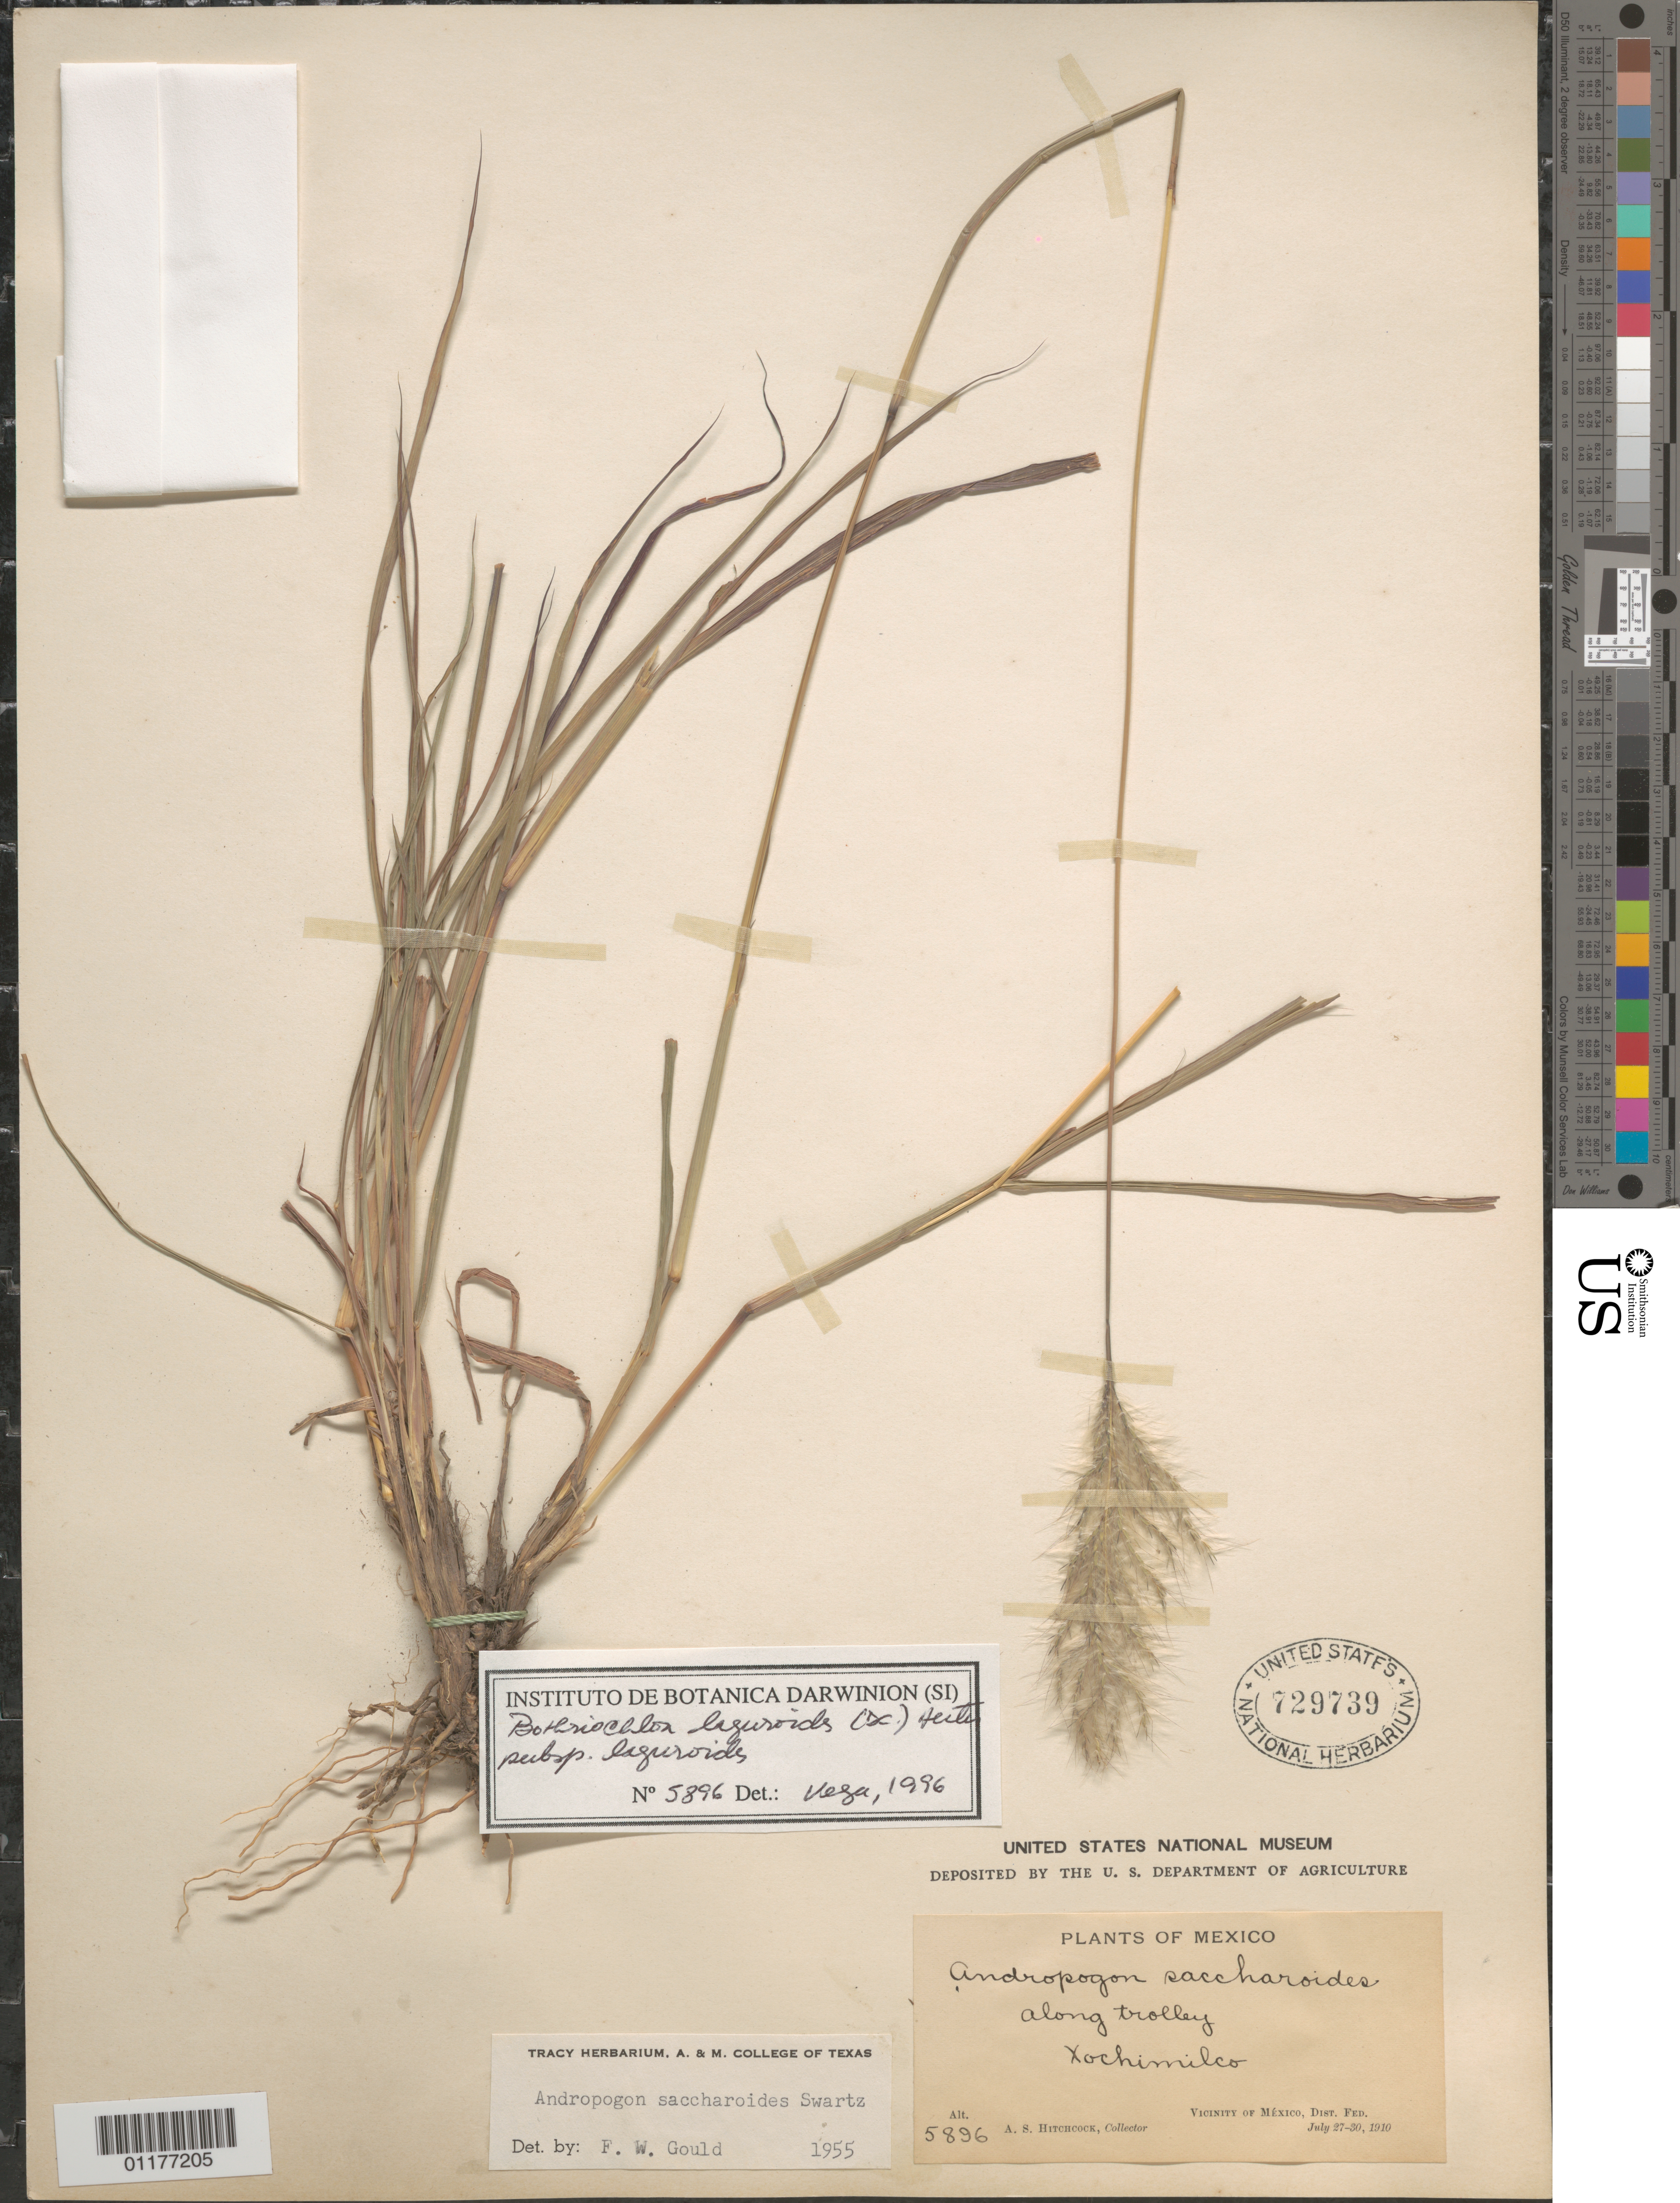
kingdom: Plantae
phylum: Tracheophyta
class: Liliopsida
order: Poales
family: Poaceae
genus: Bothriochloa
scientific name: Bothriochloa laguroides subsp. laguroides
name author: (DC.) Herter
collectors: A. S. Hitchcock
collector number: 5896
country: Mexico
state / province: Distrito Federal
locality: Mexico, Xochimilco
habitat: along trolley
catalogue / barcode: US 729739